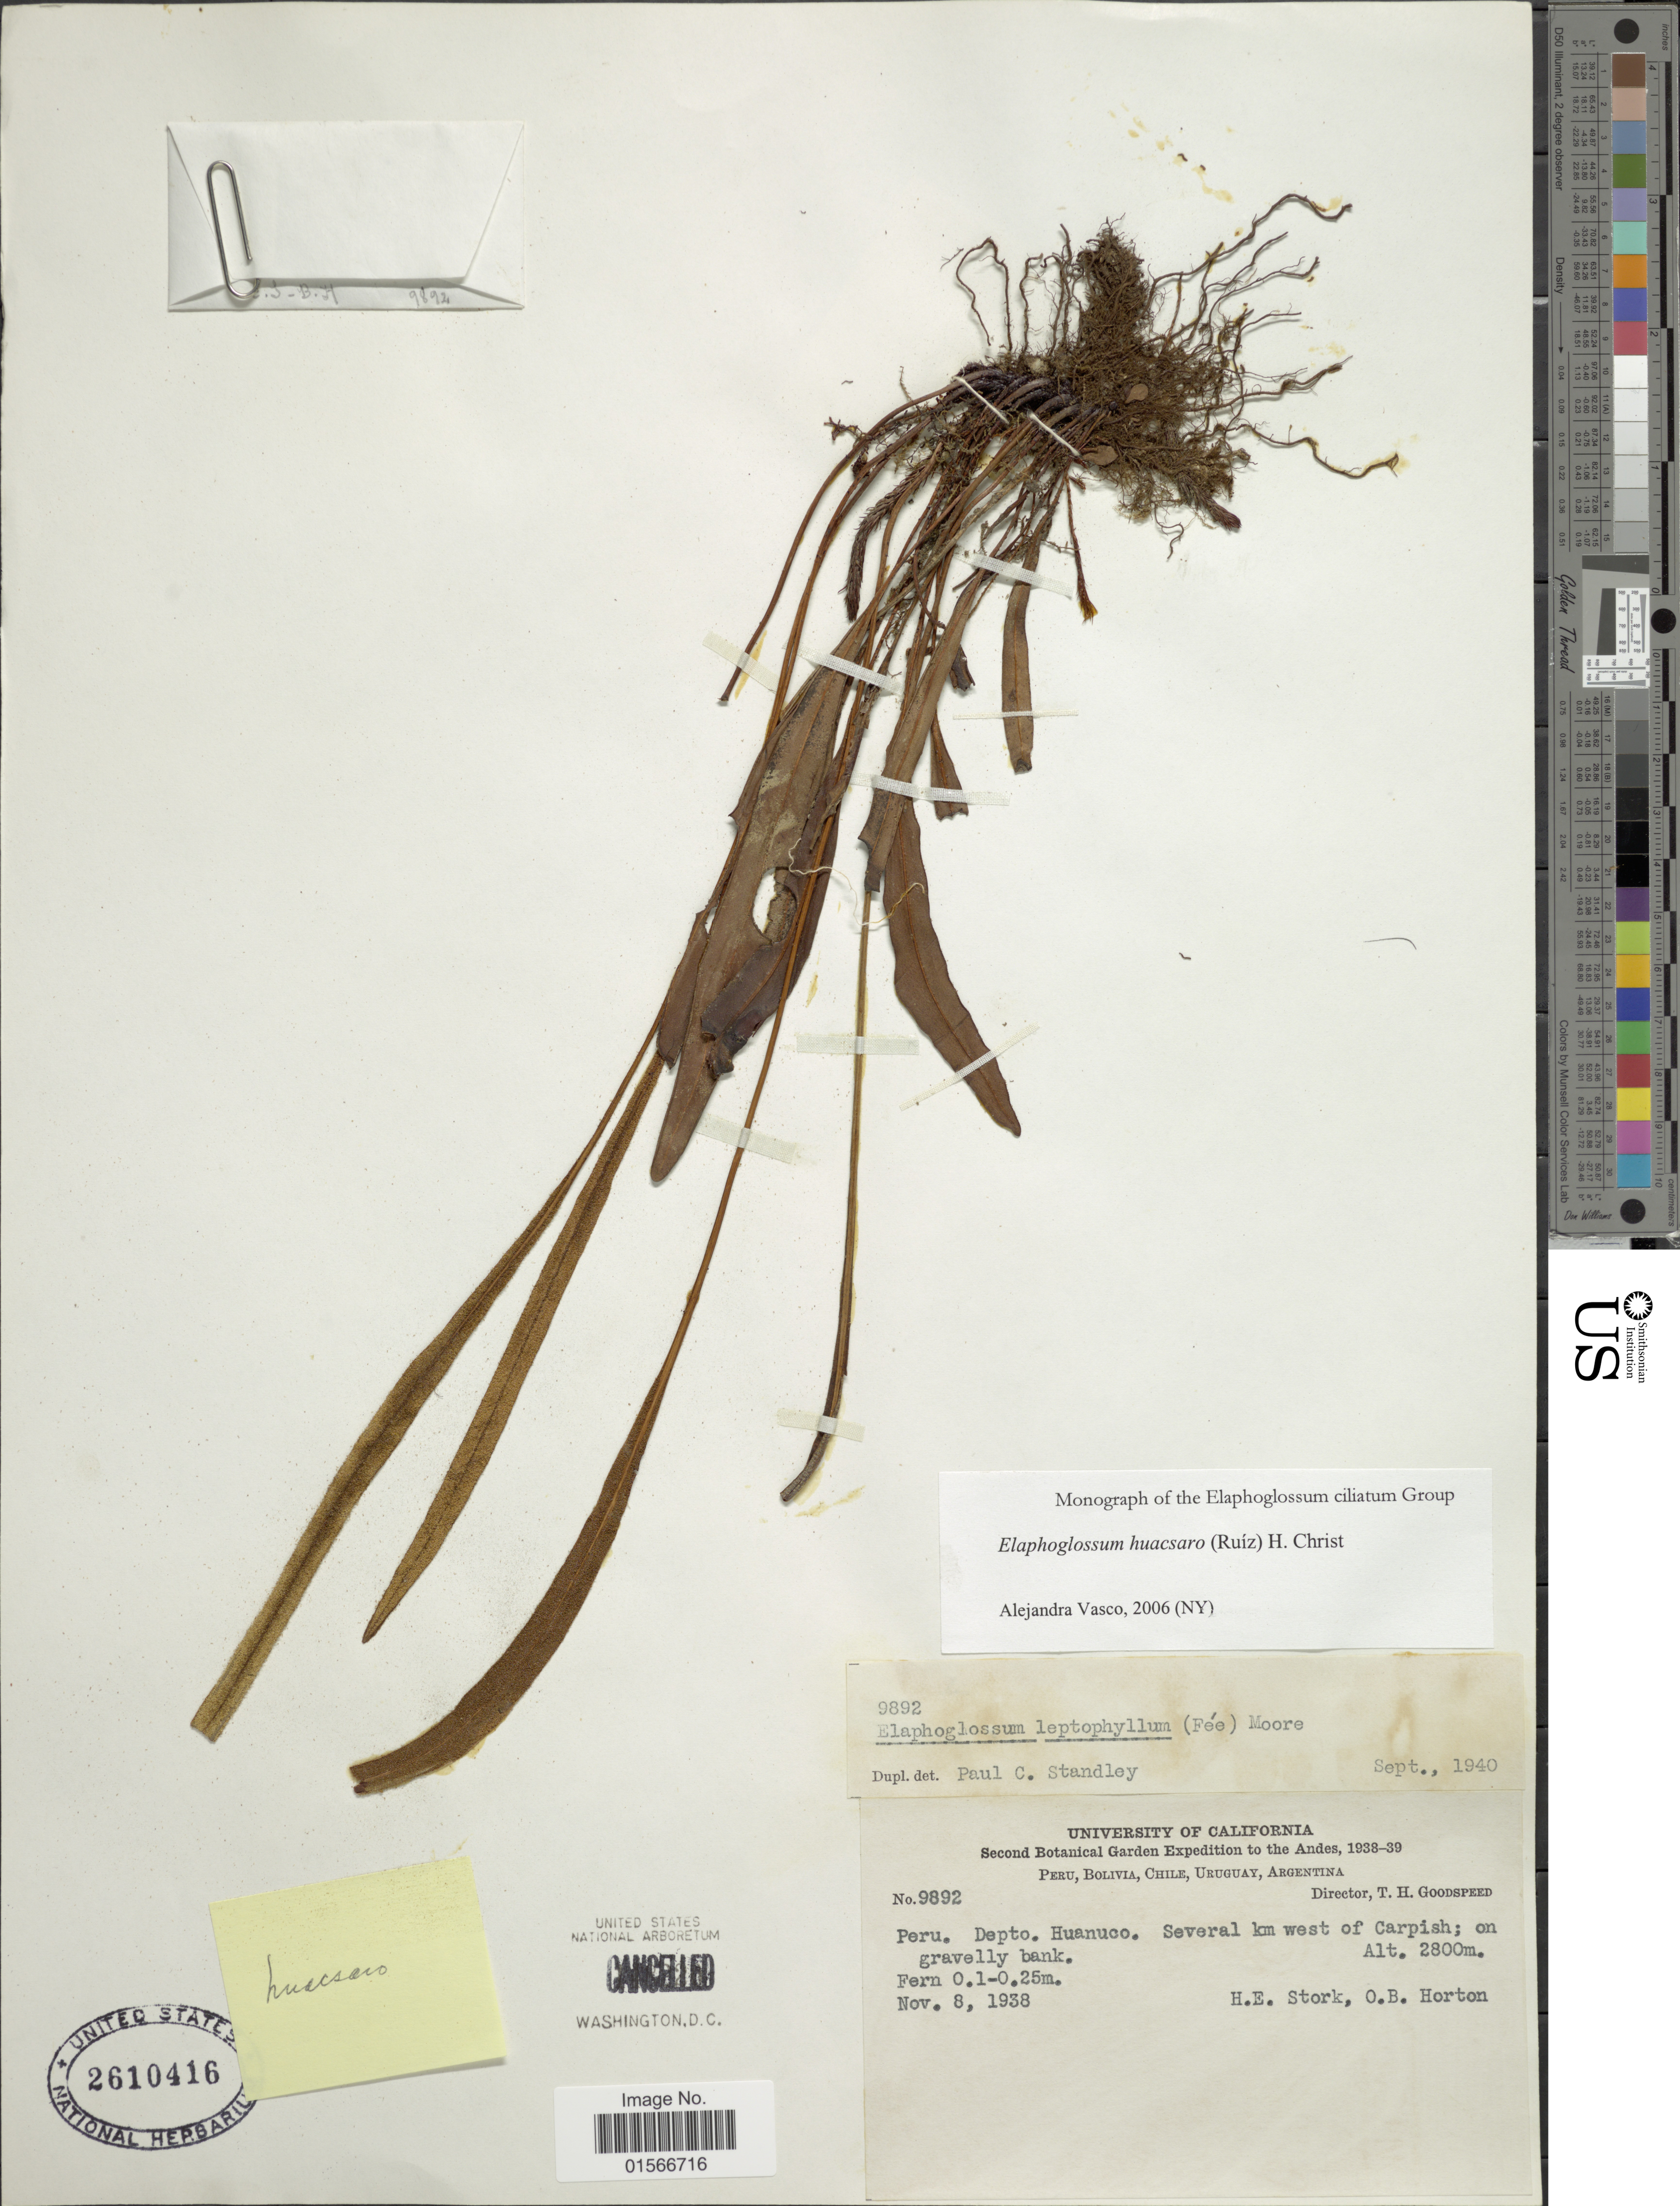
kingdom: Plantae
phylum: Tracheophyta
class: Polypodiopsida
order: Polypodiales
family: Dryopteridaceae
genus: Elaphoglossum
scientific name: Elaphoglossum huacsaro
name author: (Ruiz) Christ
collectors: H. E. Stork & O. B. Horton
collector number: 9892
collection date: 1938-11-08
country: Peru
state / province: Huánuco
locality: Depto. Huanuco. Seceral km west of Carpish; on gravelly bank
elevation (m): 2800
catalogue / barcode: US 2610416